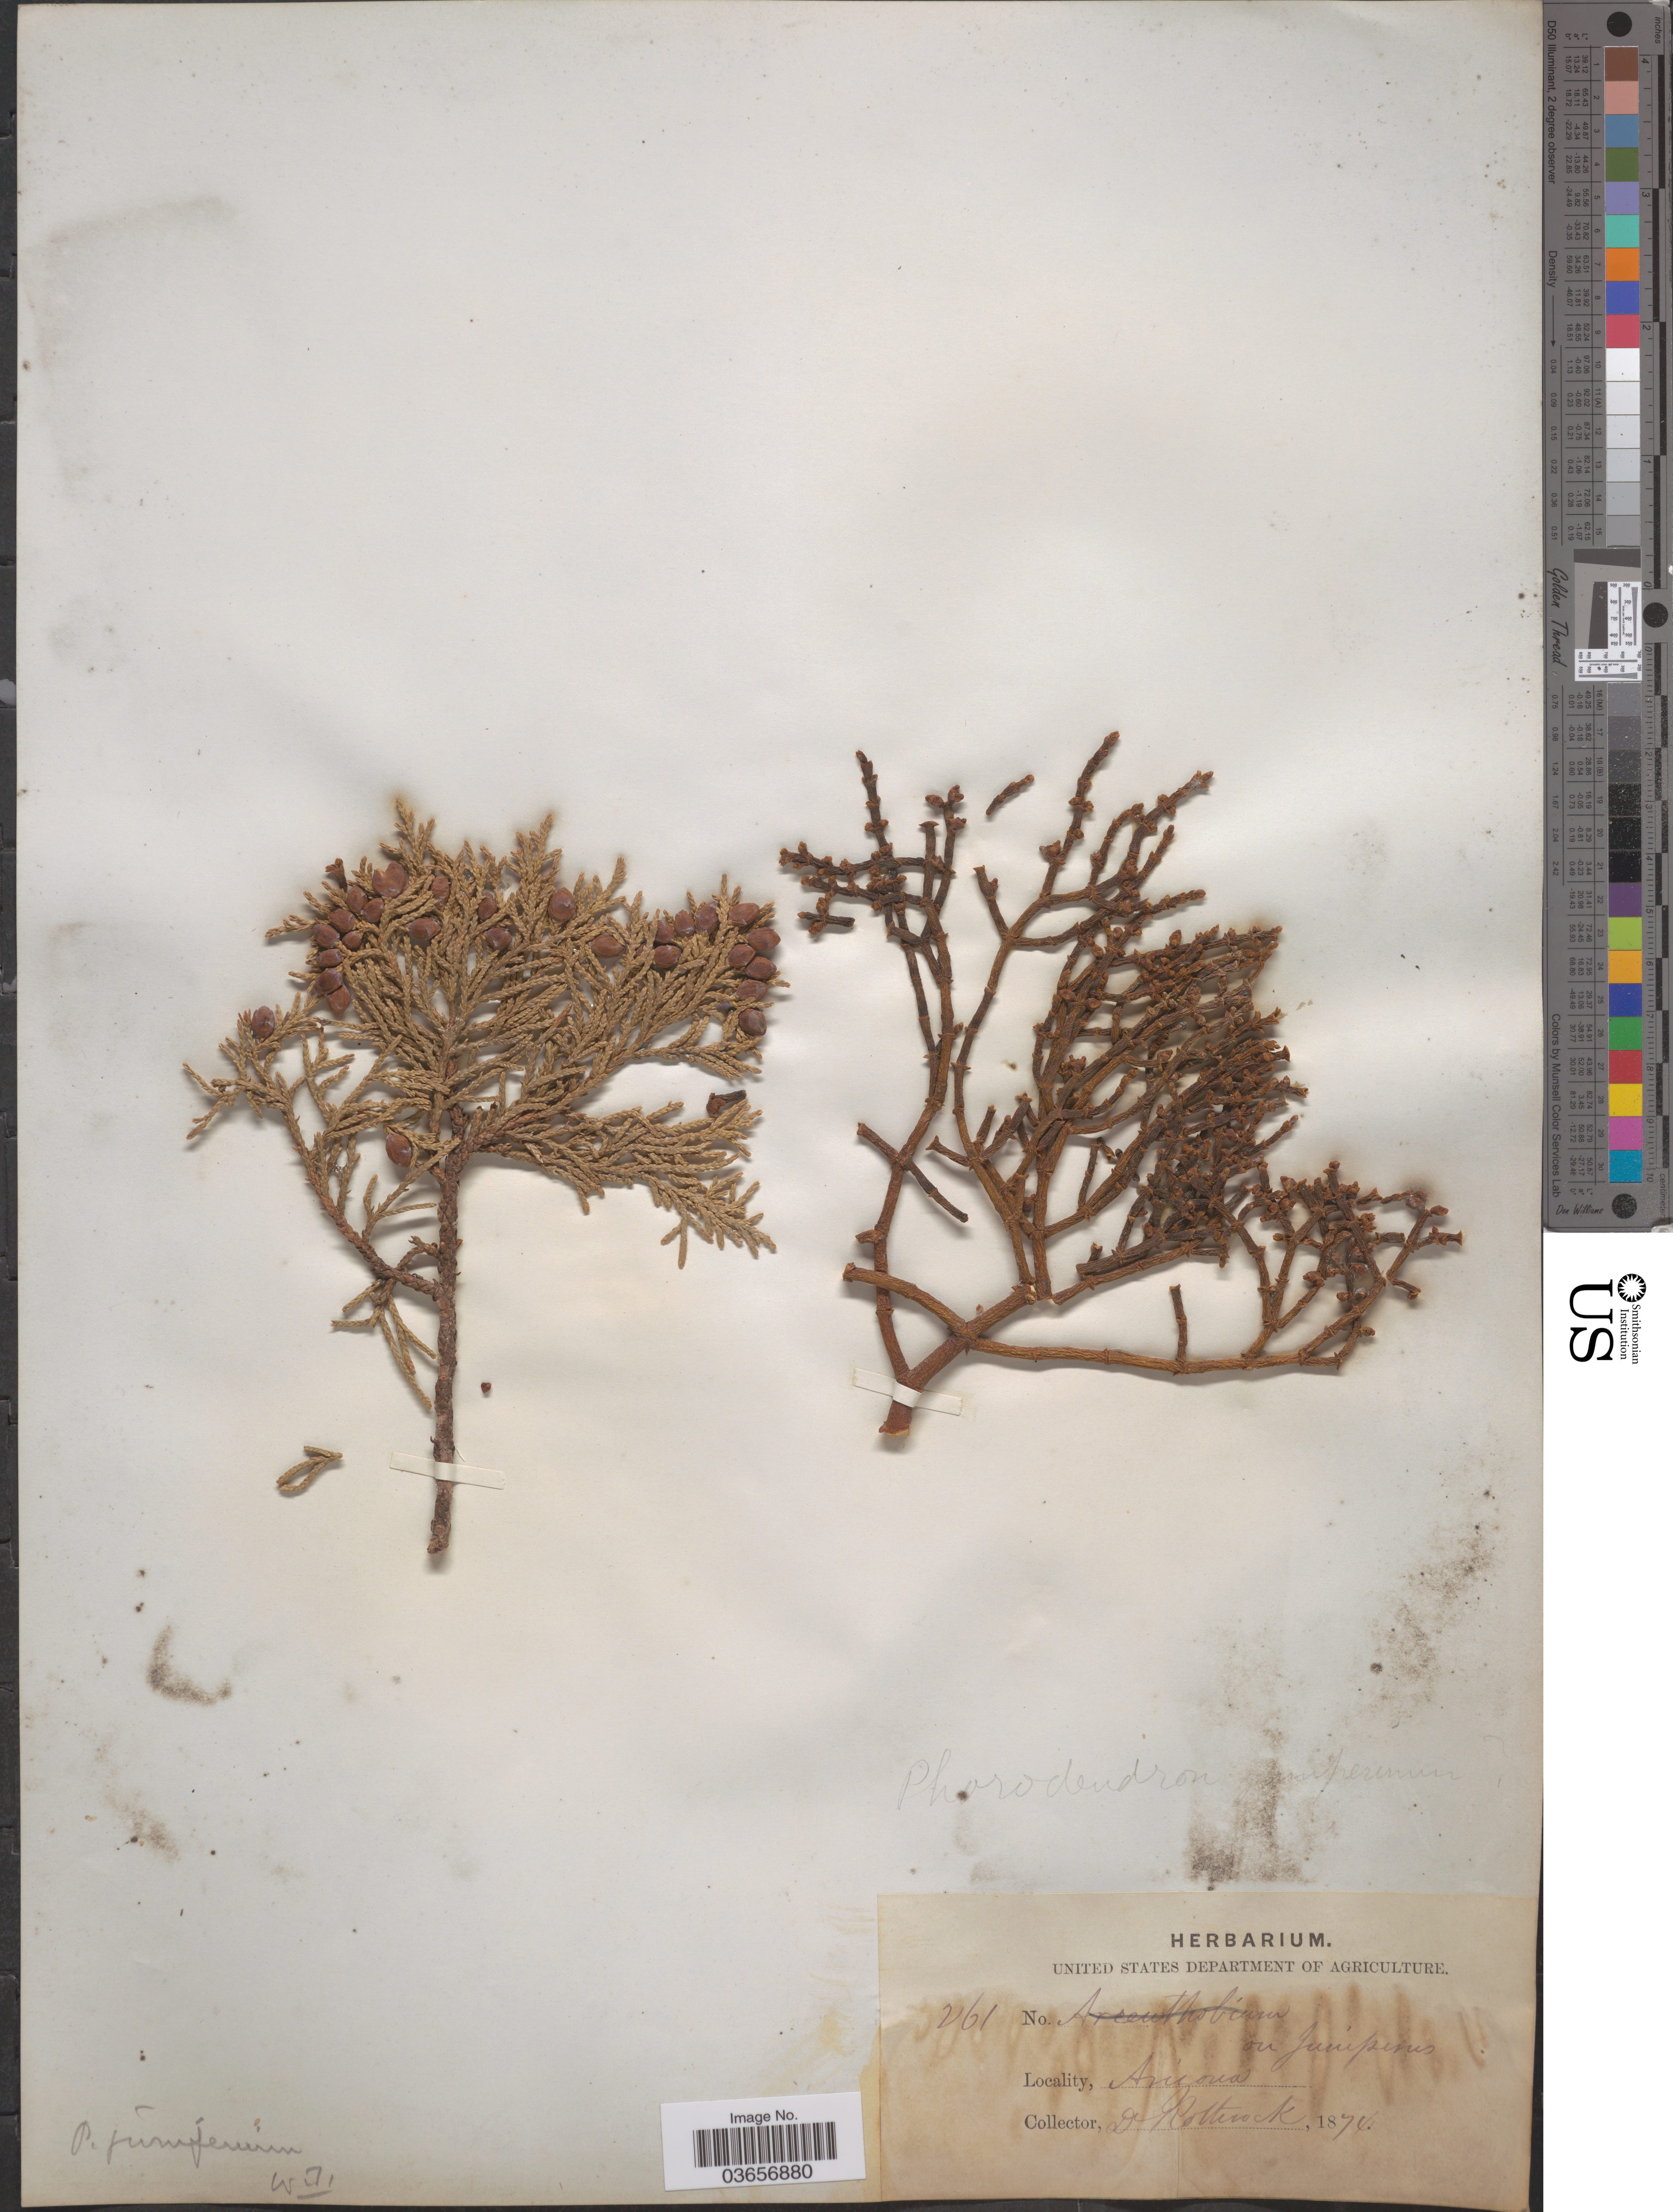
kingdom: Plantae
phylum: Tracheophyta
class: Magnoliopsida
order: Santalales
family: Viscaceae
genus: Phoradendron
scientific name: Phoradendron juniperinum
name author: Engelm. ex A. Gray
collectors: Rothrock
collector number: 261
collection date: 1876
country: United States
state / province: Arizona